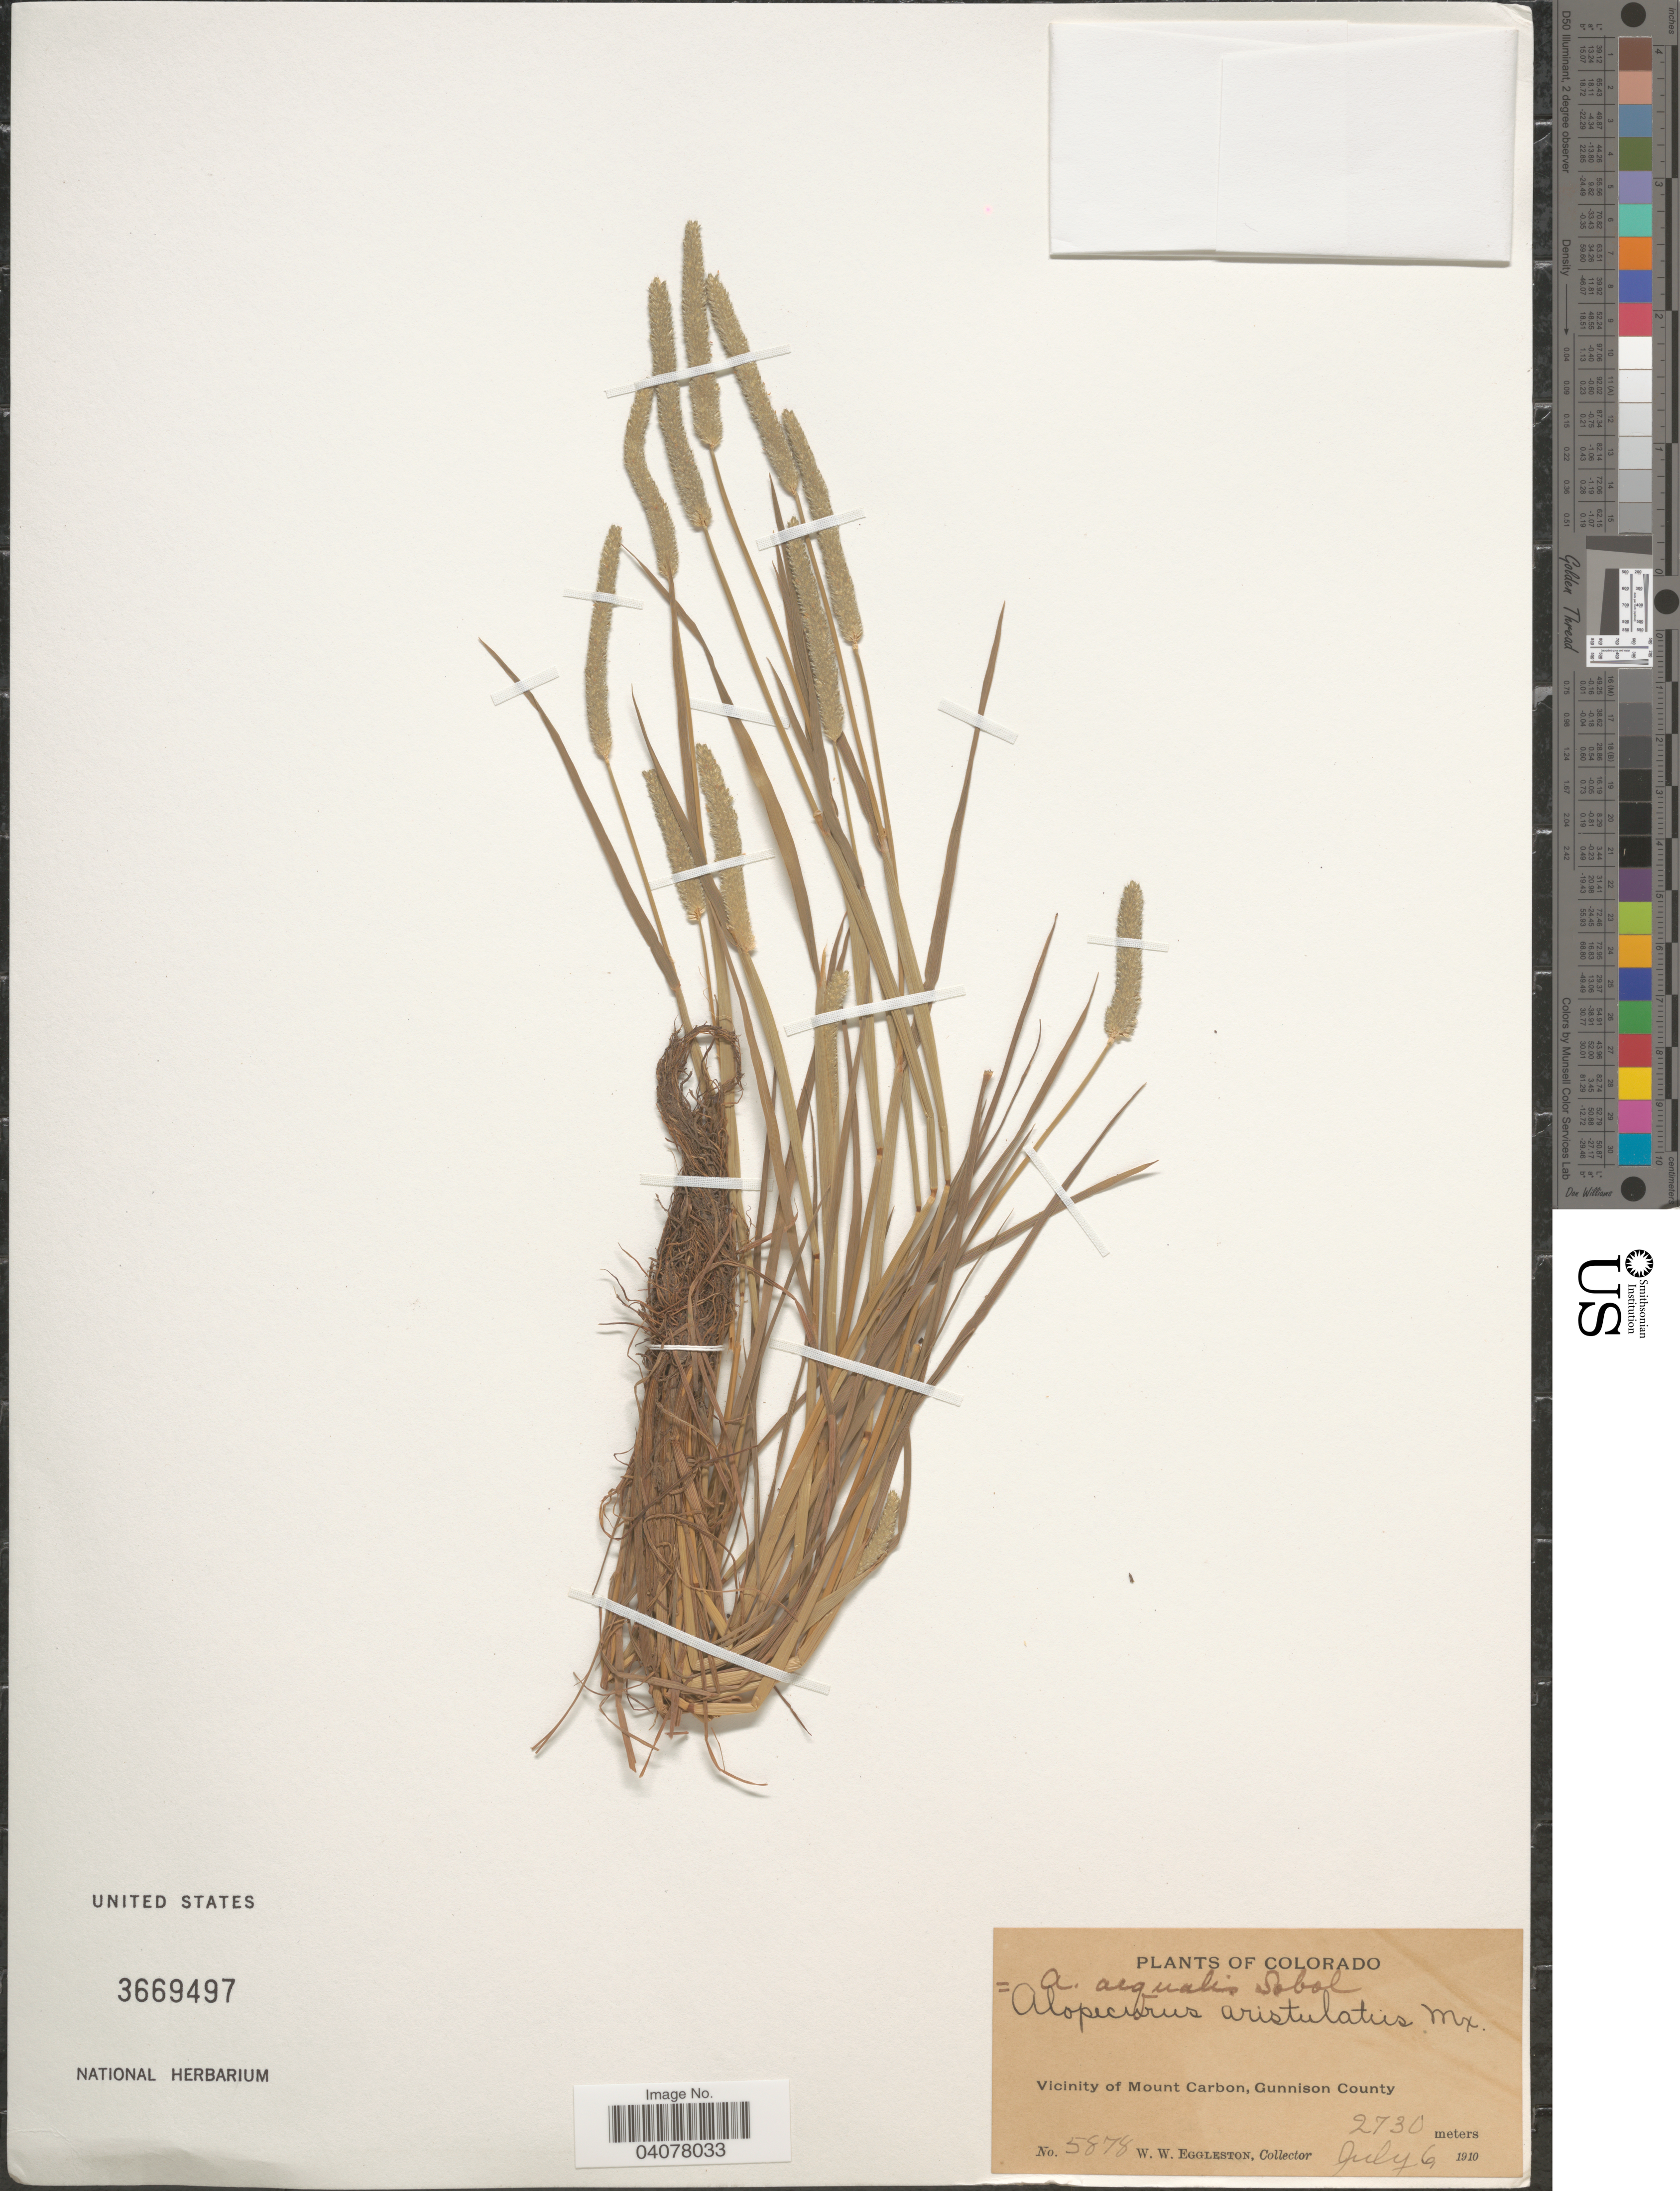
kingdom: Plantae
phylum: Tracheophyta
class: Liliopsida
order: Poales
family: Poaceae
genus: Alopecurus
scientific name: Alopecurus aequalis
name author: Sobol.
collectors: W. W. Eggleston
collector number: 5878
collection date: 1910-07-06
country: United States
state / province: Colorado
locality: Vicinity of Mount Carbon, Gunnison County.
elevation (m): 2730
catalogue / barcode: US 3669497